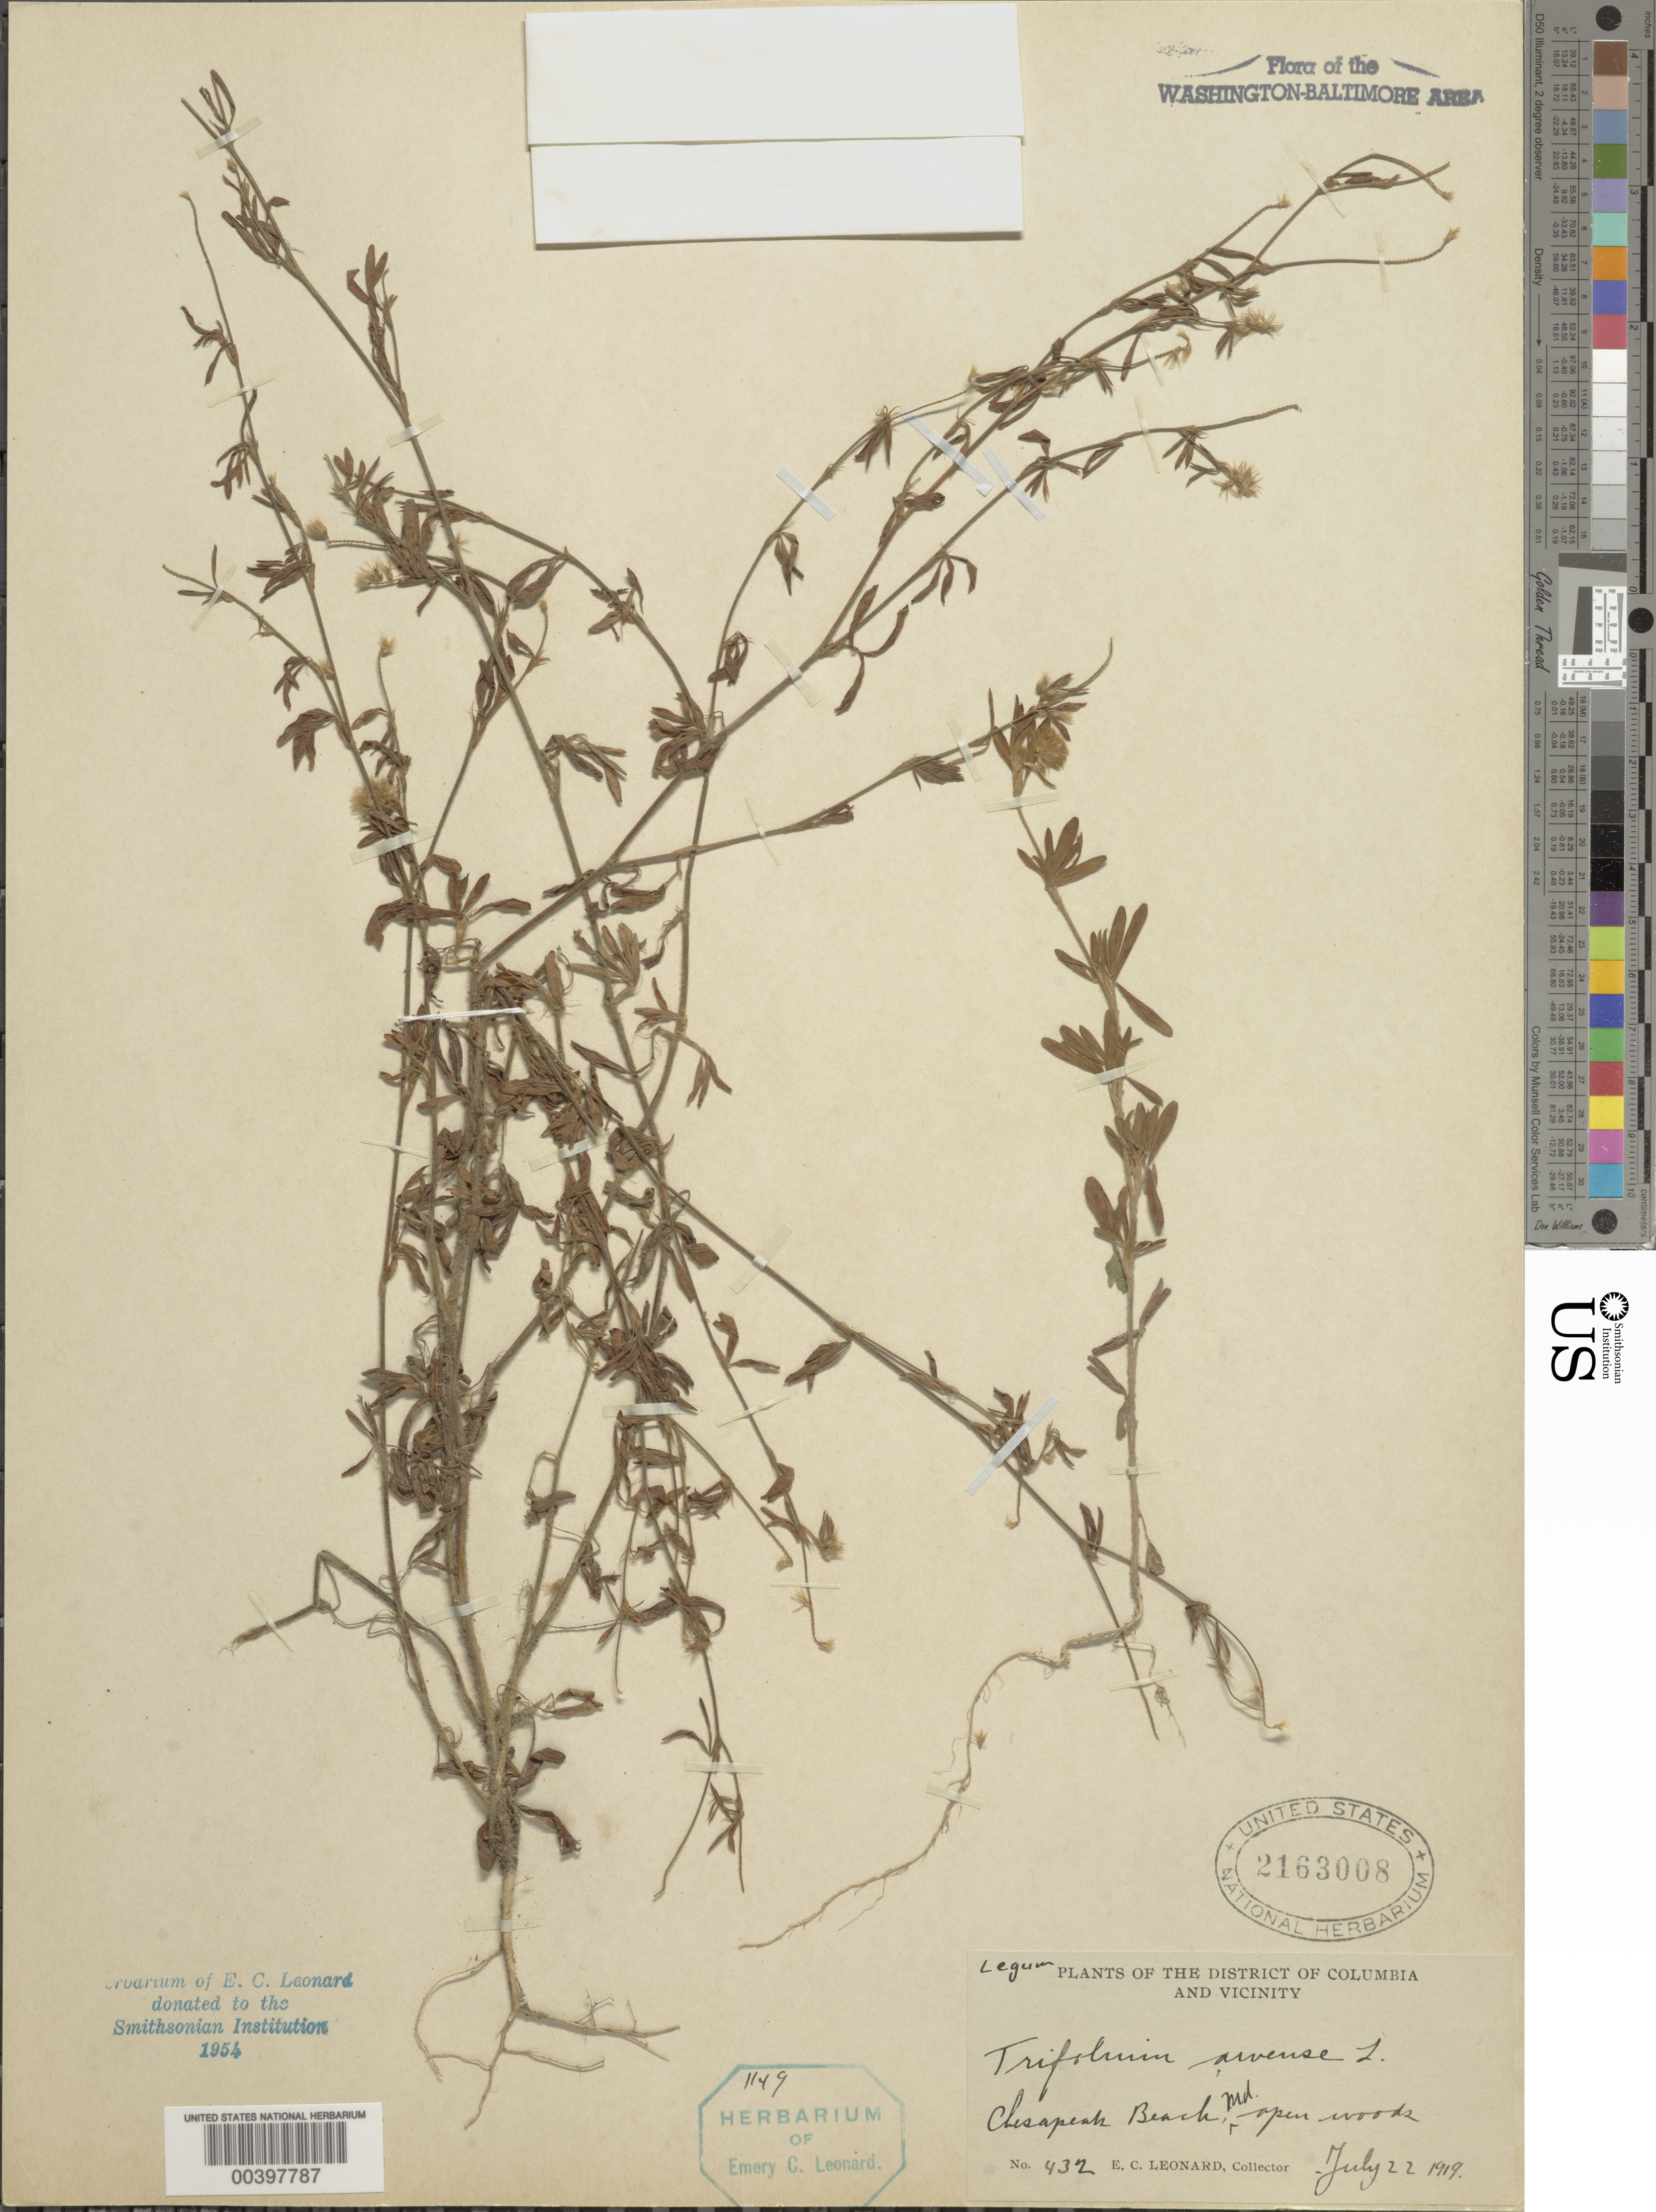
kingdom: Plantae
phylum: Tracheophyta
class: Magnoliopsida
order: Fabales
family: Fabaceae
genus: Trifolium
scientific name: Trifolium arvense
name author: L.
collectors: E. C. Leonard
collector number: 432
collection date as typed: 22 Jul 1919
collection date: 1919-07-22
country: United States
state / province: Maryland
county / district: Calvert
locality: Chesapeake Beach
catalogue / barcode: US 2163008